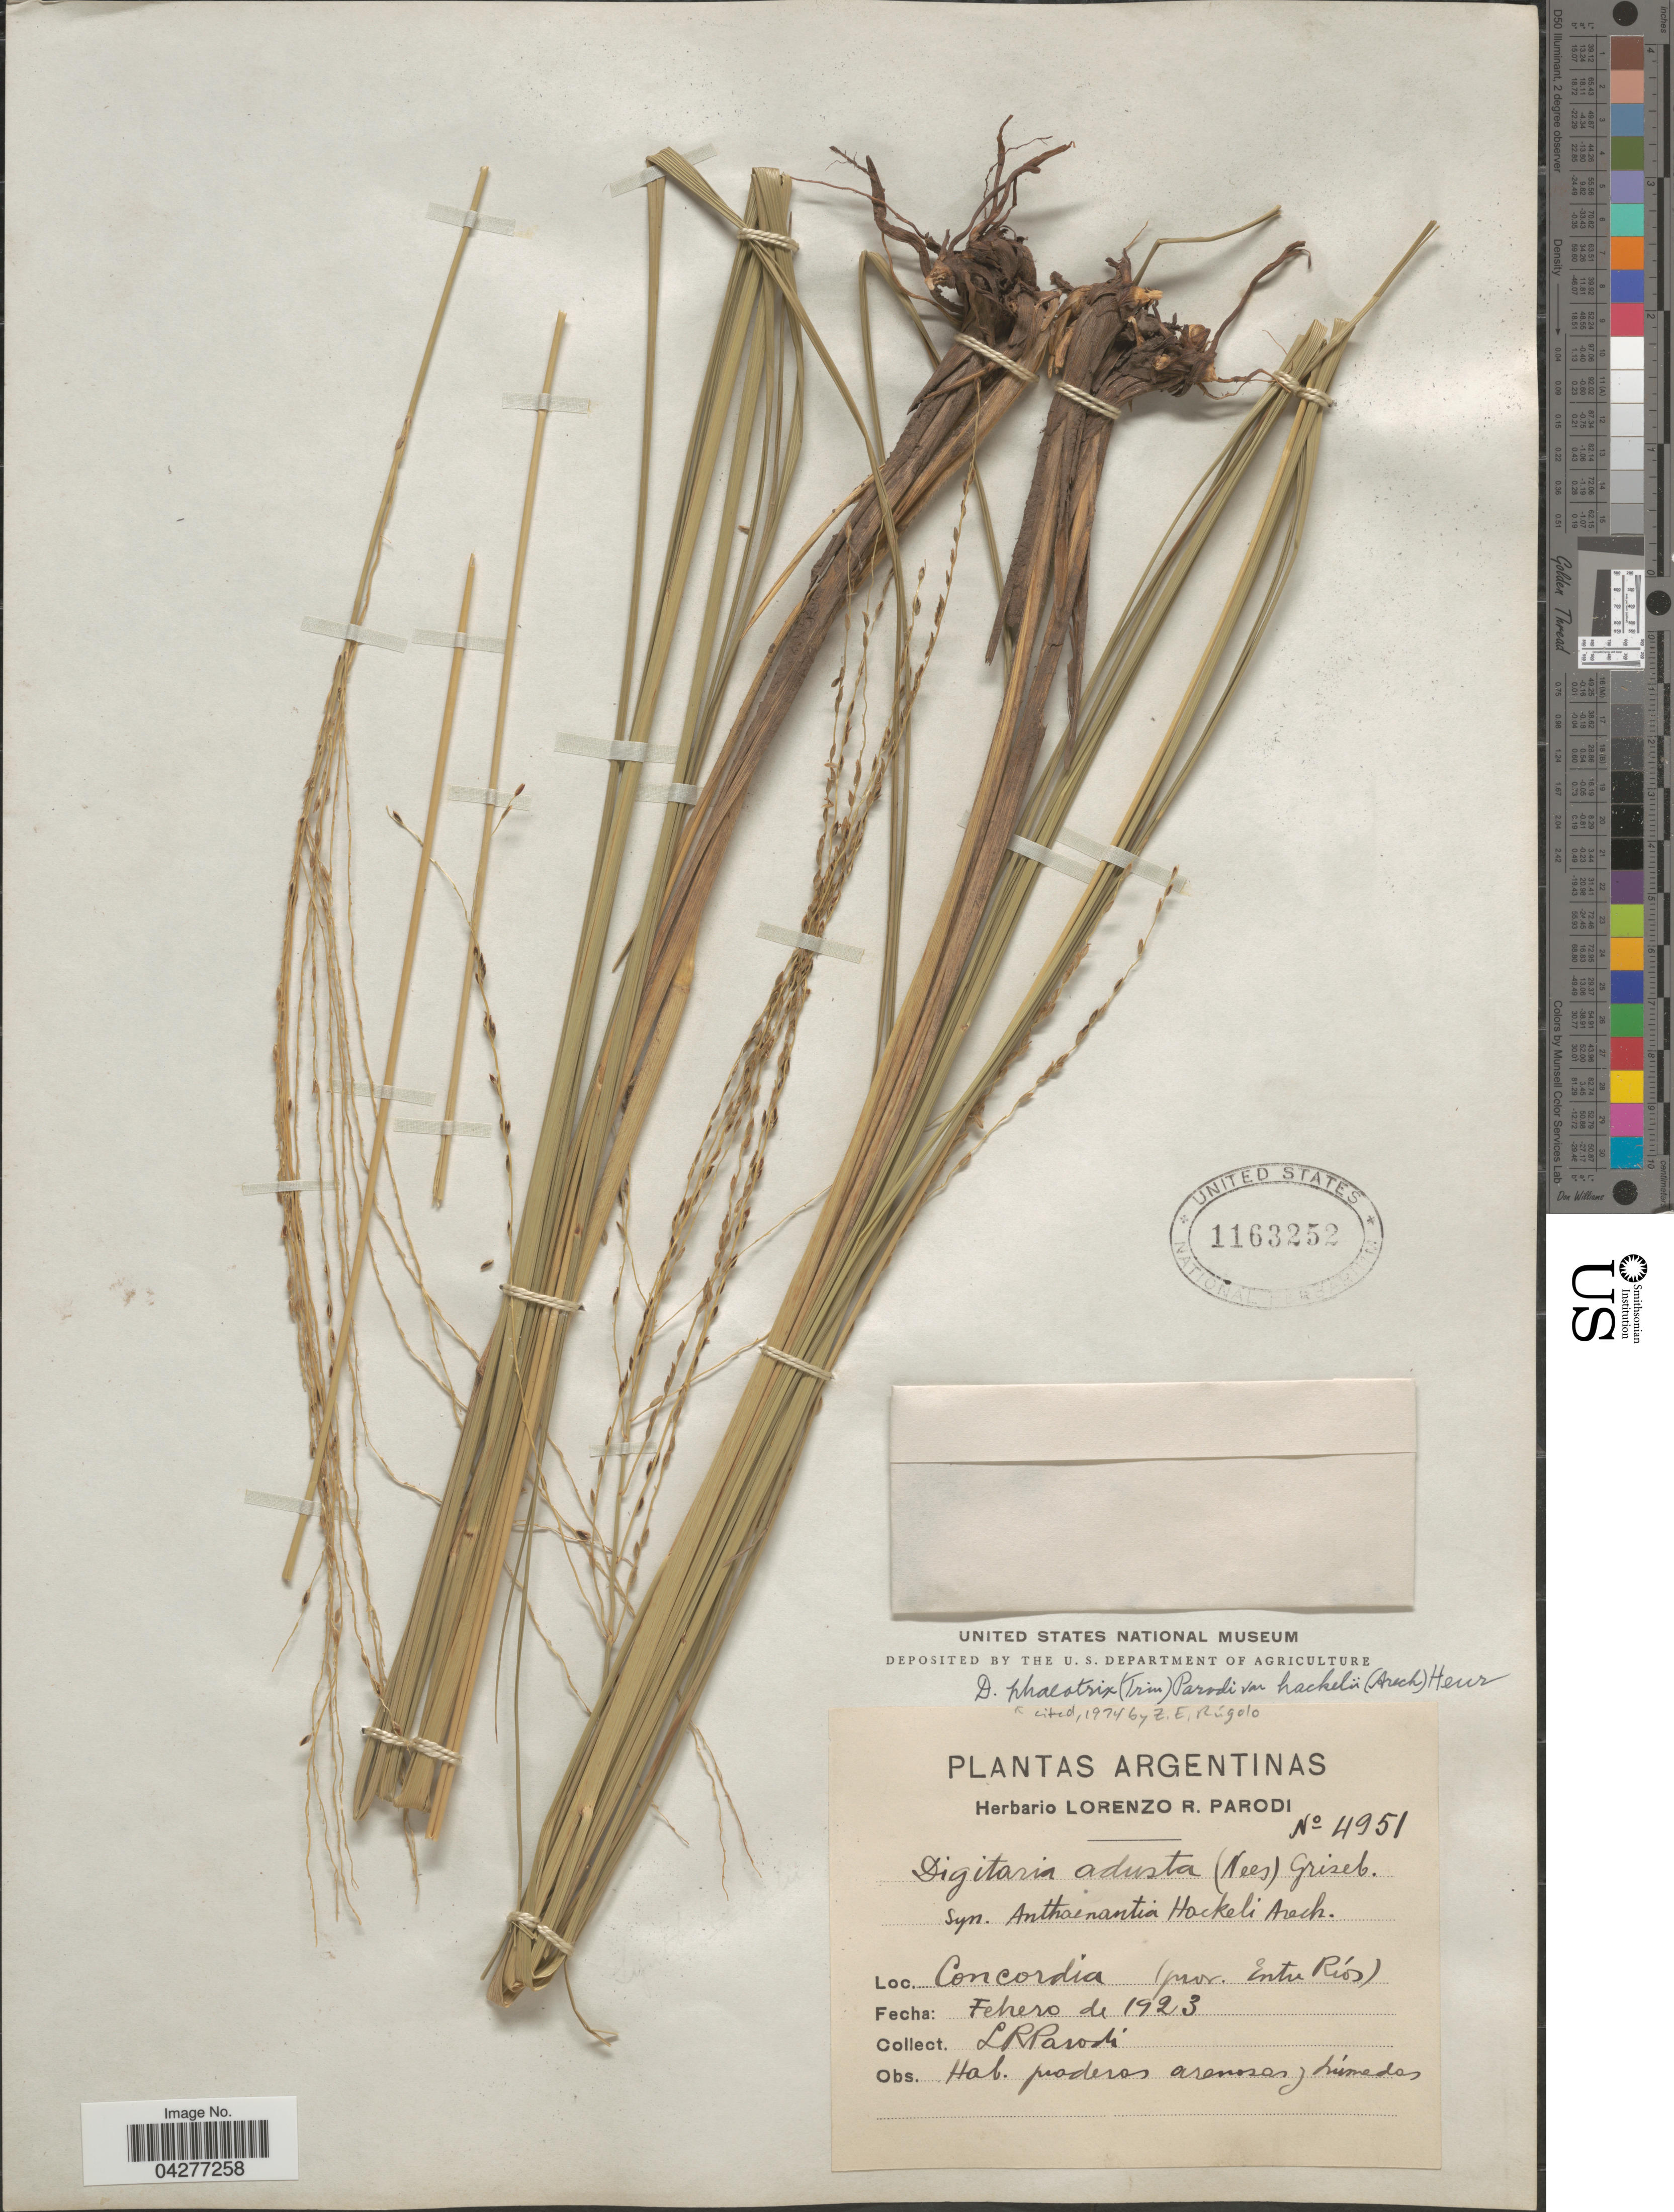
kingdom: Plantae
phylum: Tracheophyta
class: Liliopsida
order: Poales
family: Poaceae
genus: Digitaria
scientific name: Digitaria phaeothrix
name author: (Trin.) Parodi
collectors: L. R. Parodi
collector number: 4951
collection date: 1923-02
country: Argentina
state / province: Entre Rios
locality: Concordia.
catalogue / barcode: US 1163252